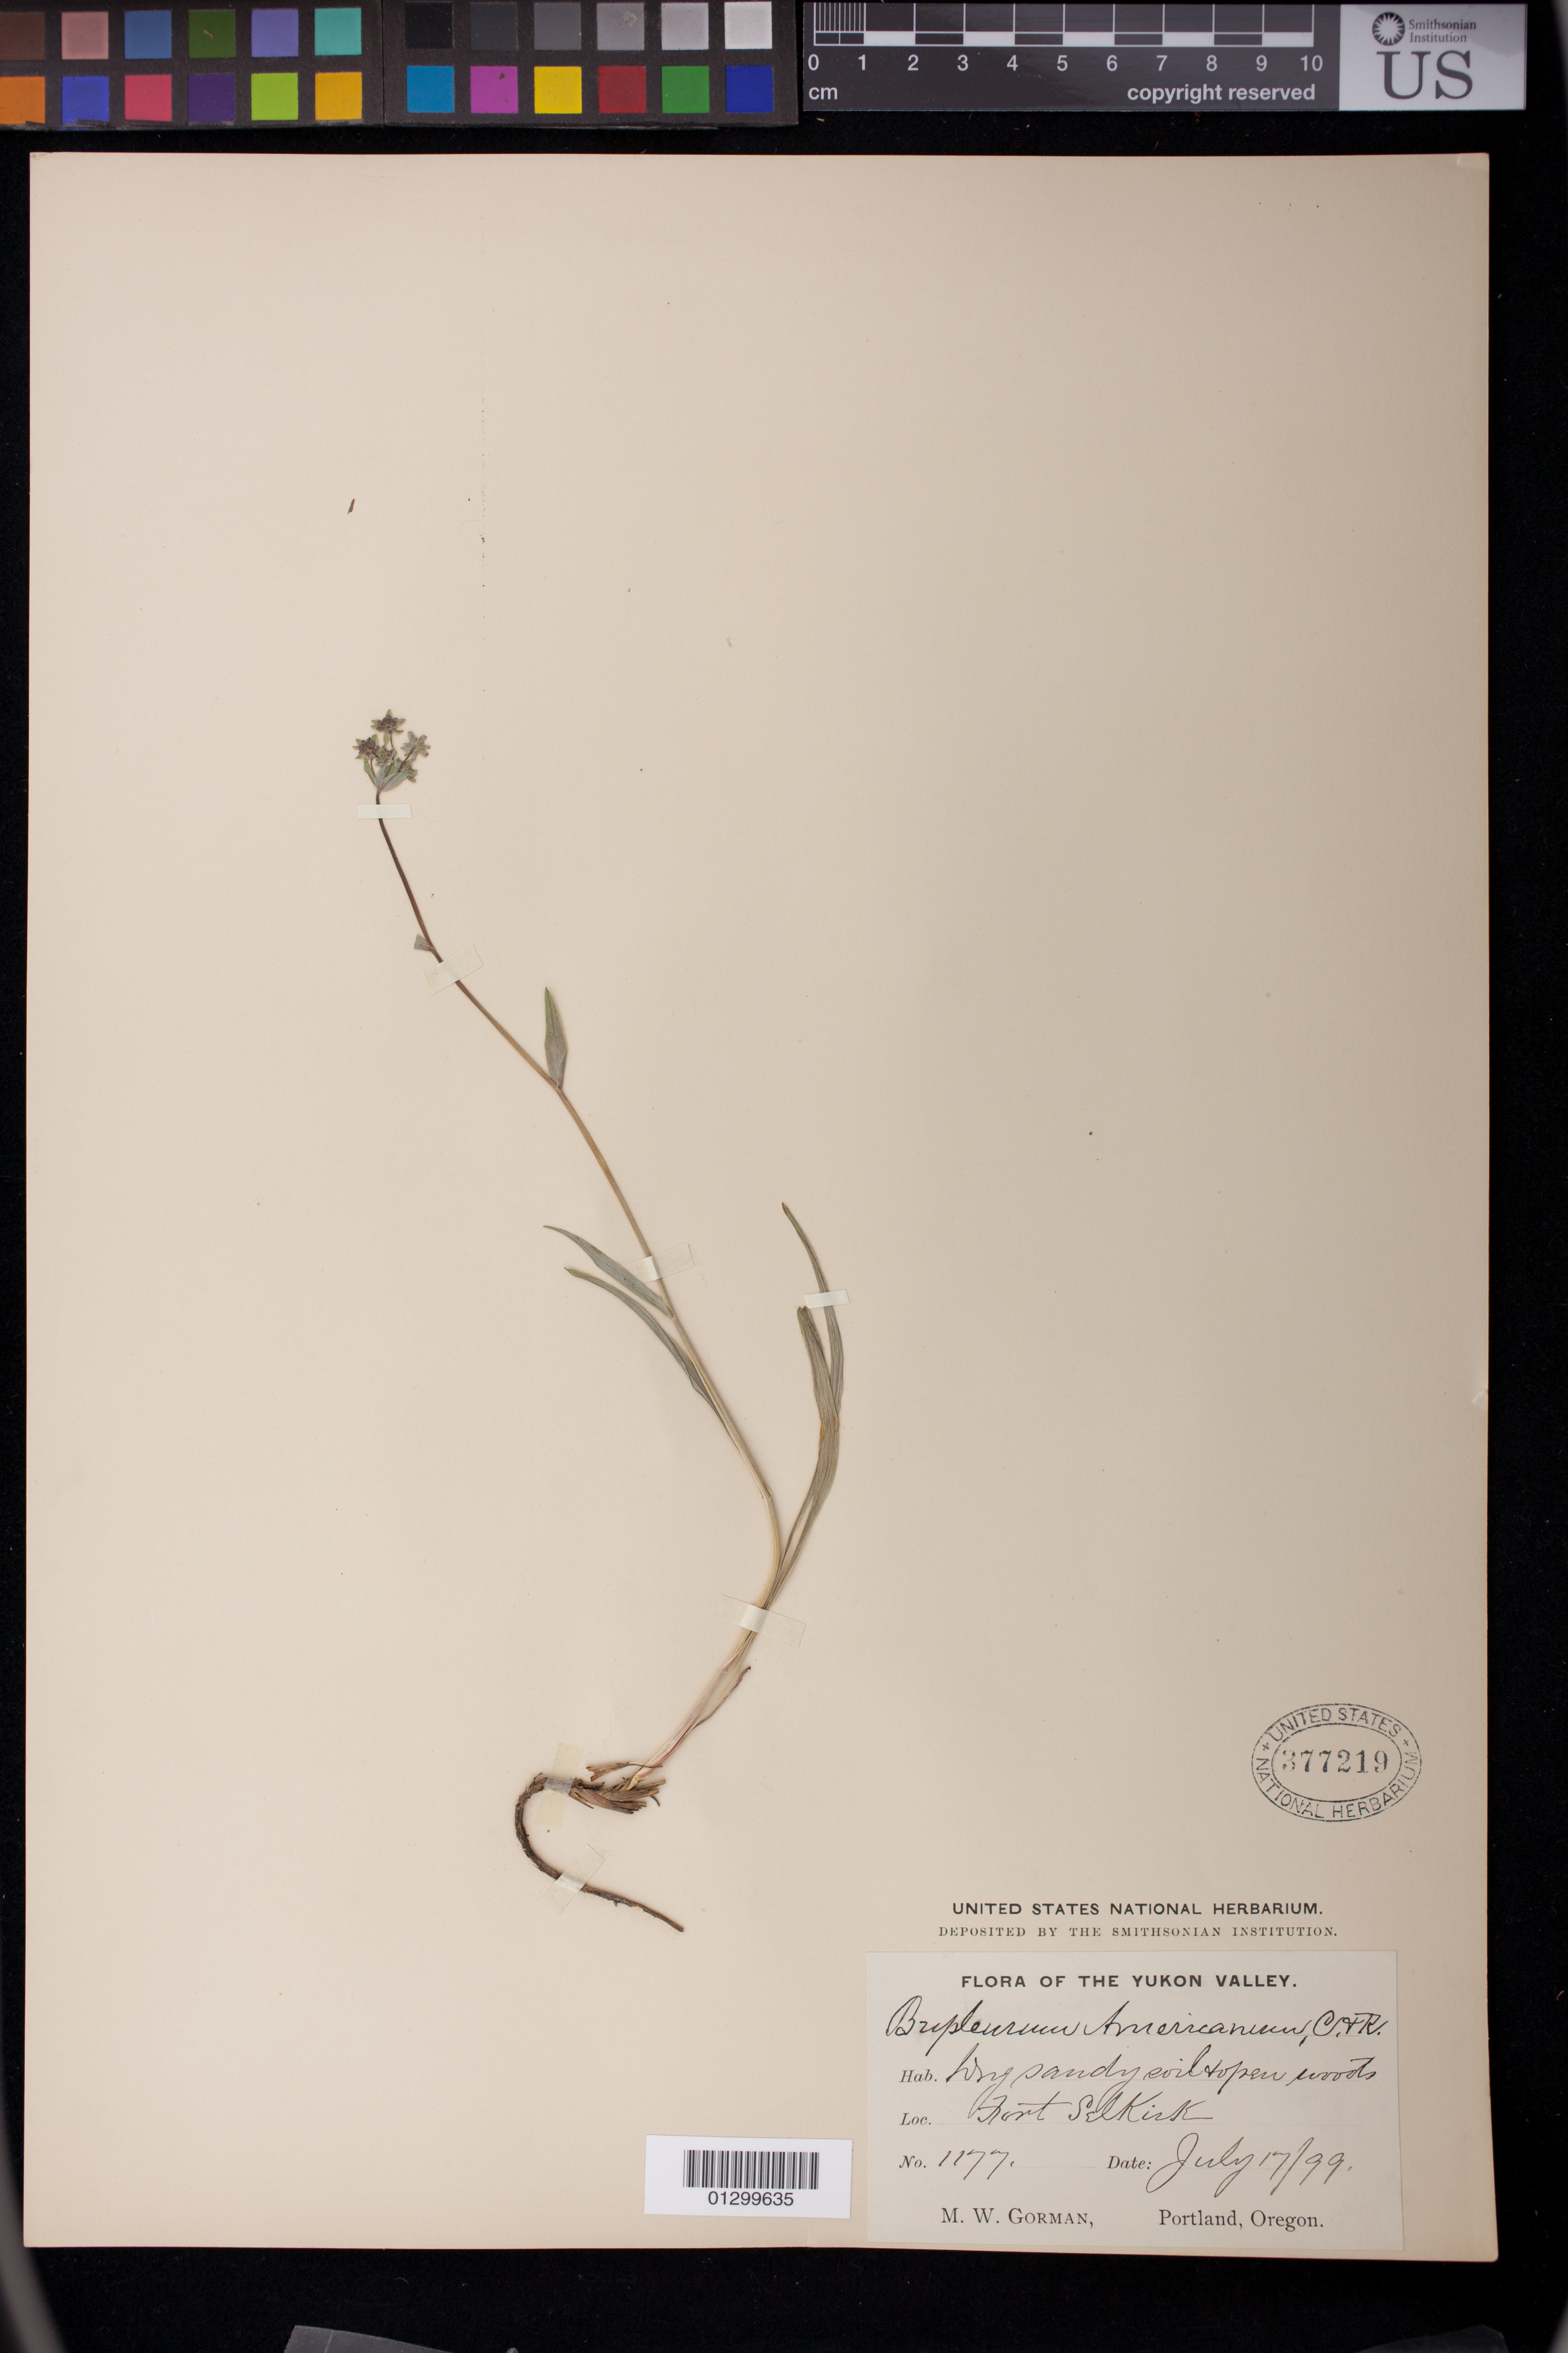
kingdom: Plantae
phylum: Tracheophyta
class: Magnoliopsida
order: Apiales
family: Apiaceae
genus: Bupleurum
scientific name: Bupleurum americanum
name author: J.M. Coult. & Rose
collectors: M. W. Gorman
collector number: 1177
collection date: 1899-07-07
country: Canada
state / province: Yukon Territory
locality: Fort Selkirk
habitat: Dry sandy soil and open woods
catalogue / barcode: US 377219